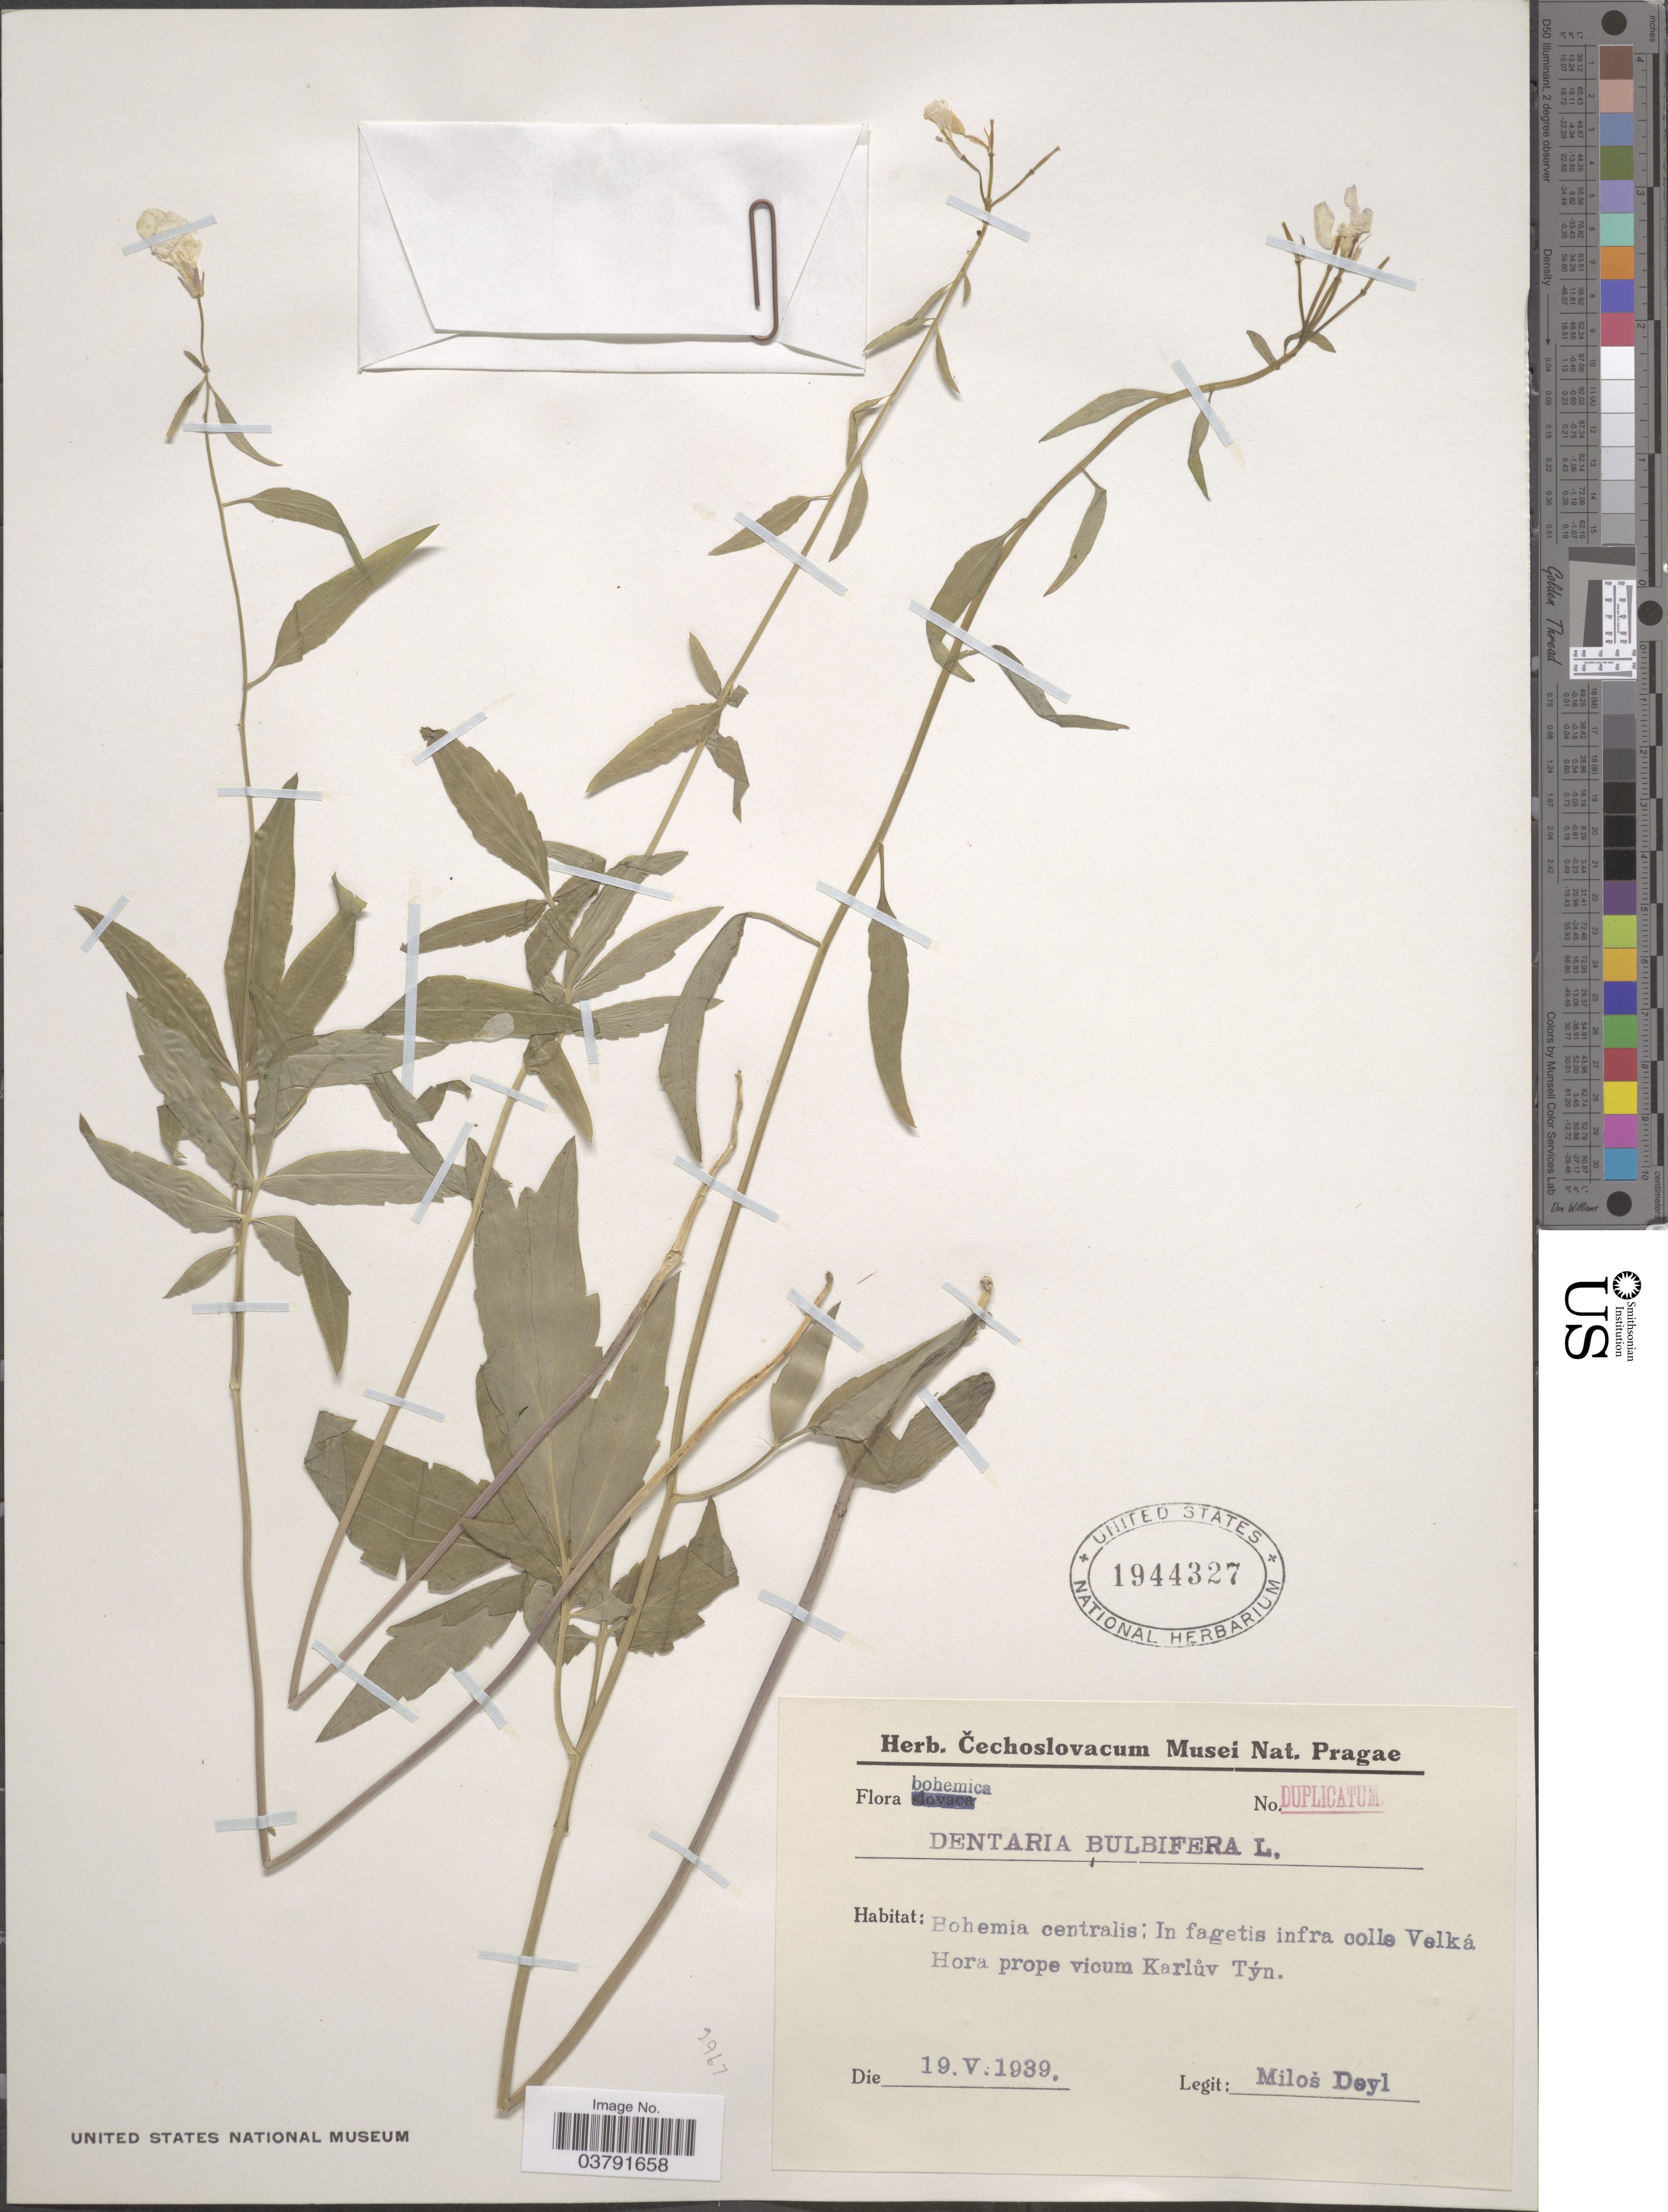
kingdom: Plantae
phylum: Tracheophyta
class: Magnoliopsida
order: Brassicales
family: Brassicaceae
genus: Dentaria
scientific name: Dentaria bulbifera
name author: L.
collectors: M. Deyl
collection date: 1939-05-19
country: Czechia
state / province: Central Bohemian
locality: Bohemia centralis; In fagetis infra colle Velká Hora prope vicum Karluv Tyn.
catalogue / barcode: US 1944327